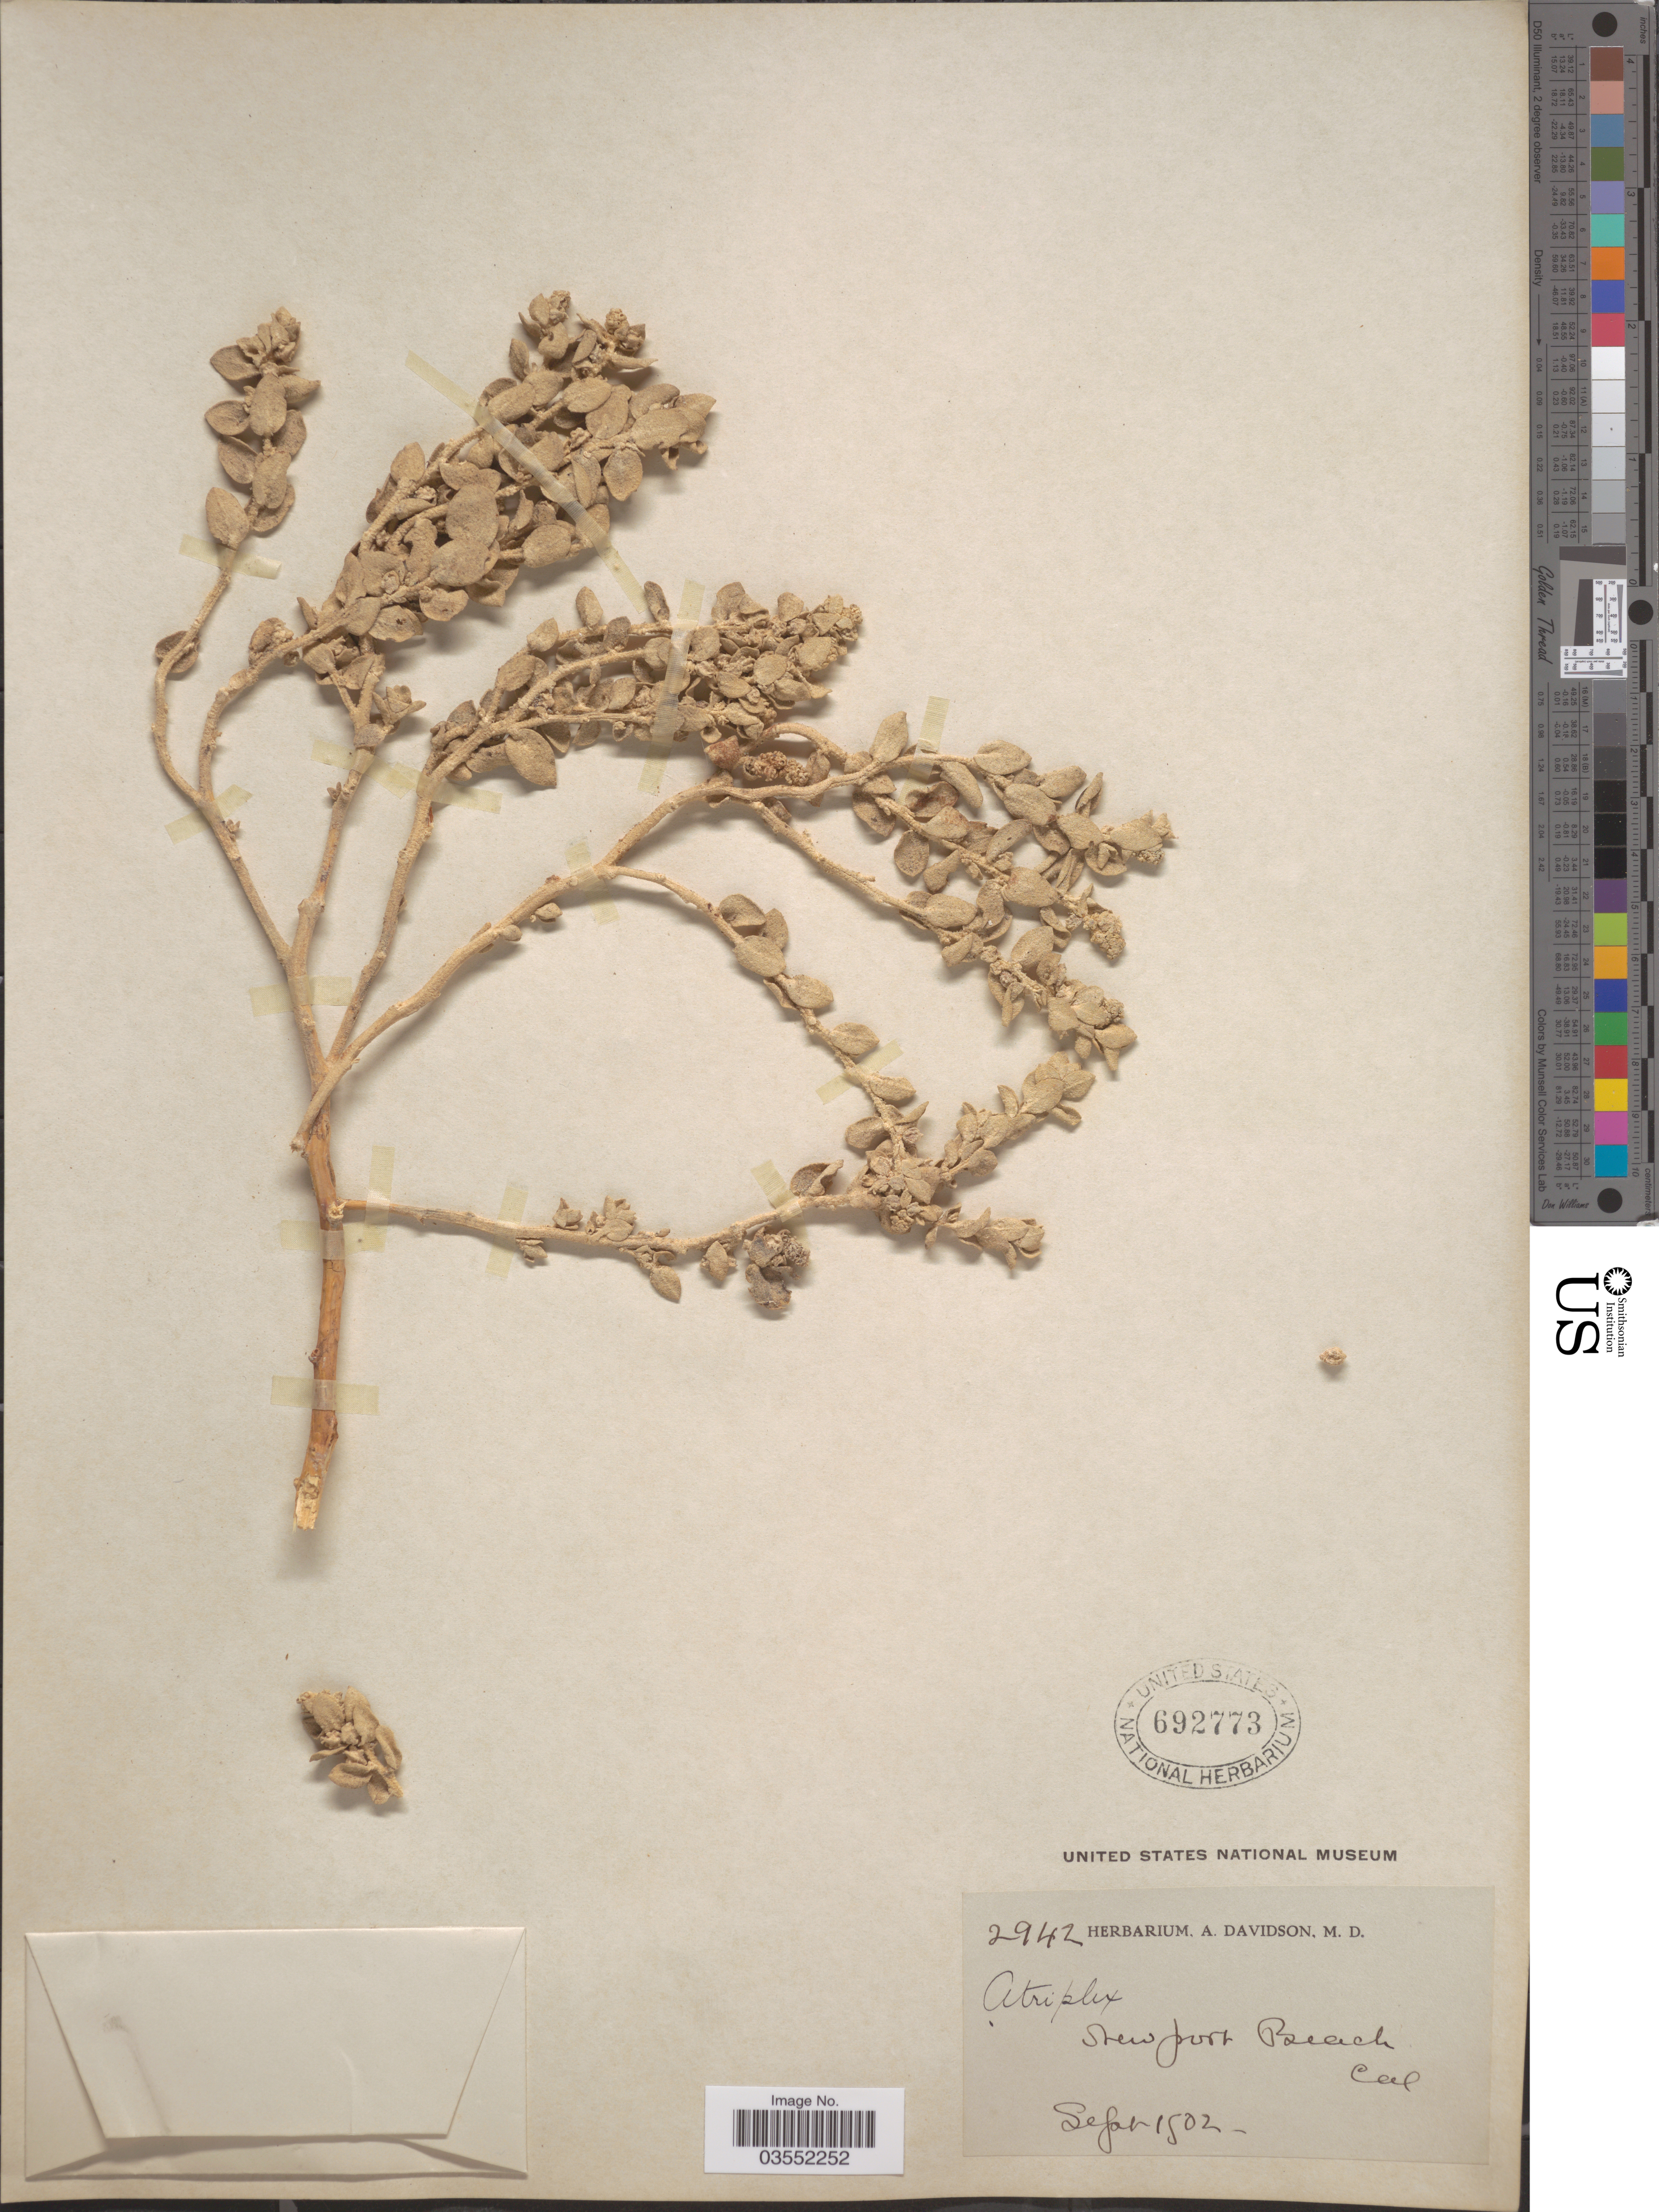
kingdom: Plantae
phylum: Tracheophyta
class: Magnoliopsida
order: Caryophyllales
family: Amaranthaceae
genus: Atriplex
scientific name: Atriplex leucophylla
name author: (Moq.) D. Dietr.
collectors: ex herb. A. Davidson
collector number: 2942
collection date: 1902-09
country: United States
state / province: California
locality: New Port Beach.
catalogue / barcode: US 692773